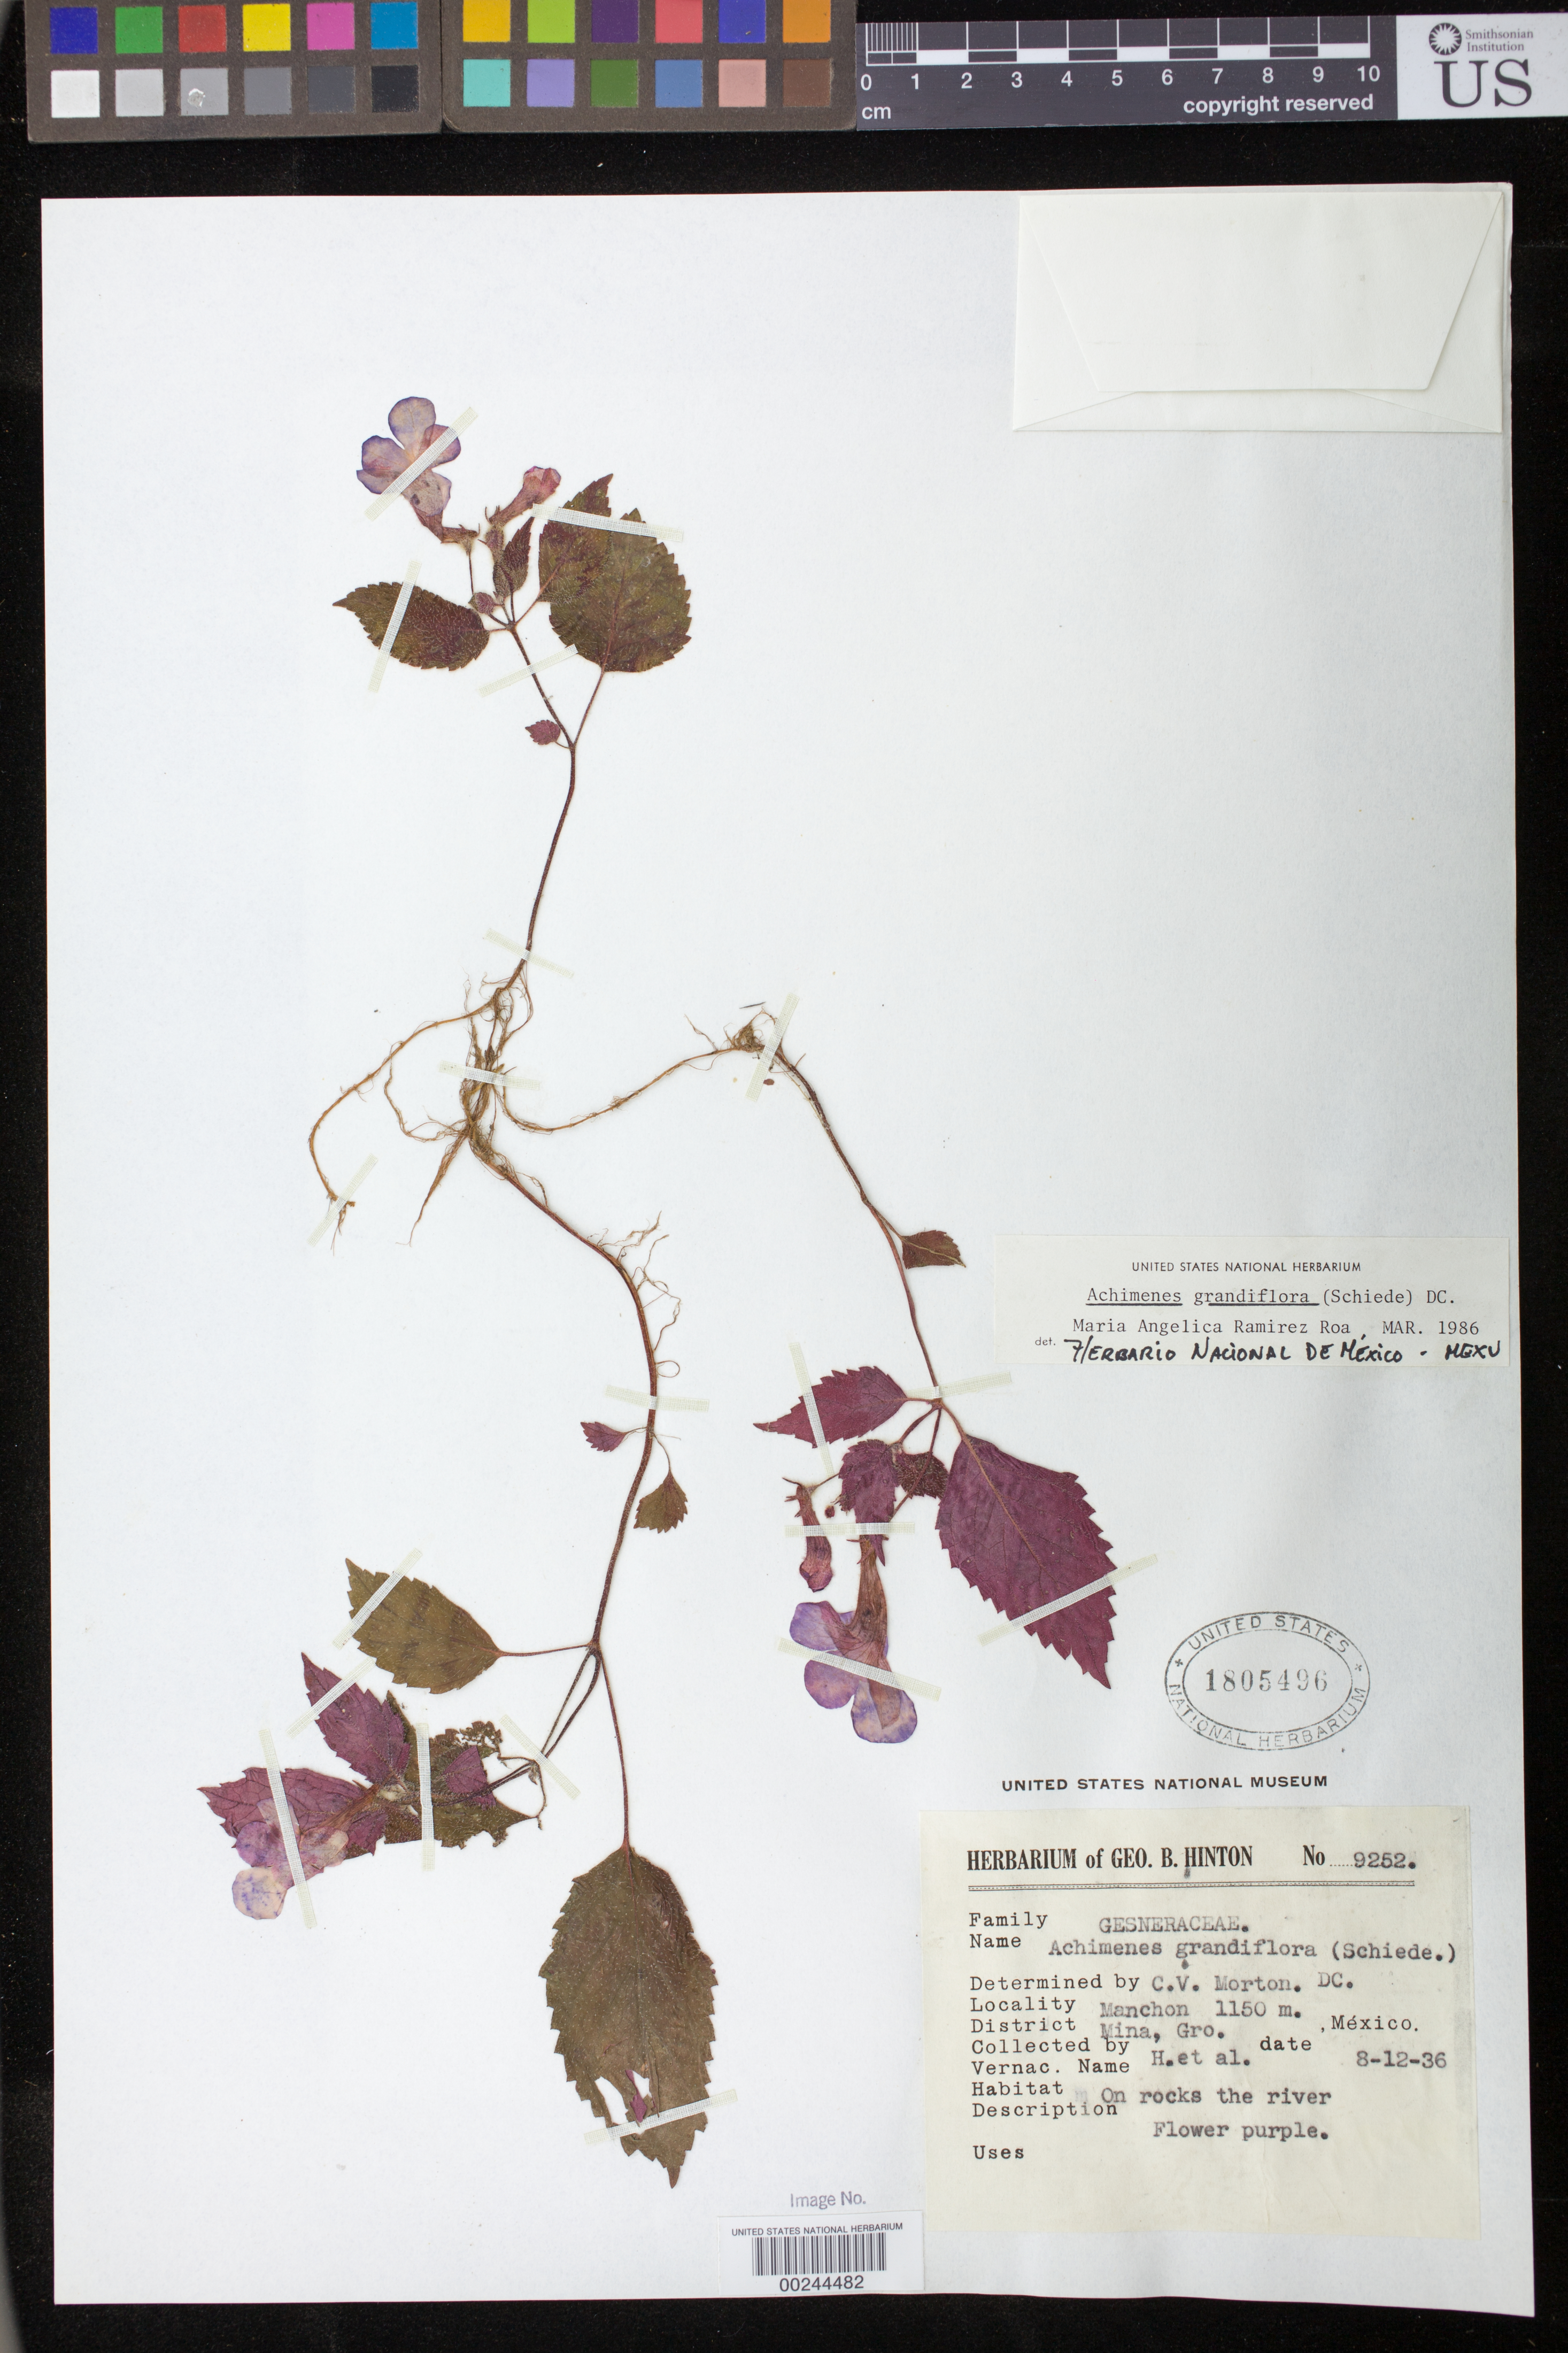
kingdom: Plantae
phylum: Tracheophyta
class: Magnoliopsida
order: Lamiales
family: Gesneriaceae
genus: Achimenes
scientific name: Achimenes grandiflora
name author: (Schiede) DC.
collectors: G. B. Hinton & et al.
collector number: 9252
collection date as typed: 12 Aug 1936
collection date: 1936-08-12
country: Mexico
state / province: Guerrero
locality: Dist. Mina, Manchon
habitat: On rocks the river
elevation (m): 1150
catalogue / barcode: US 1805496